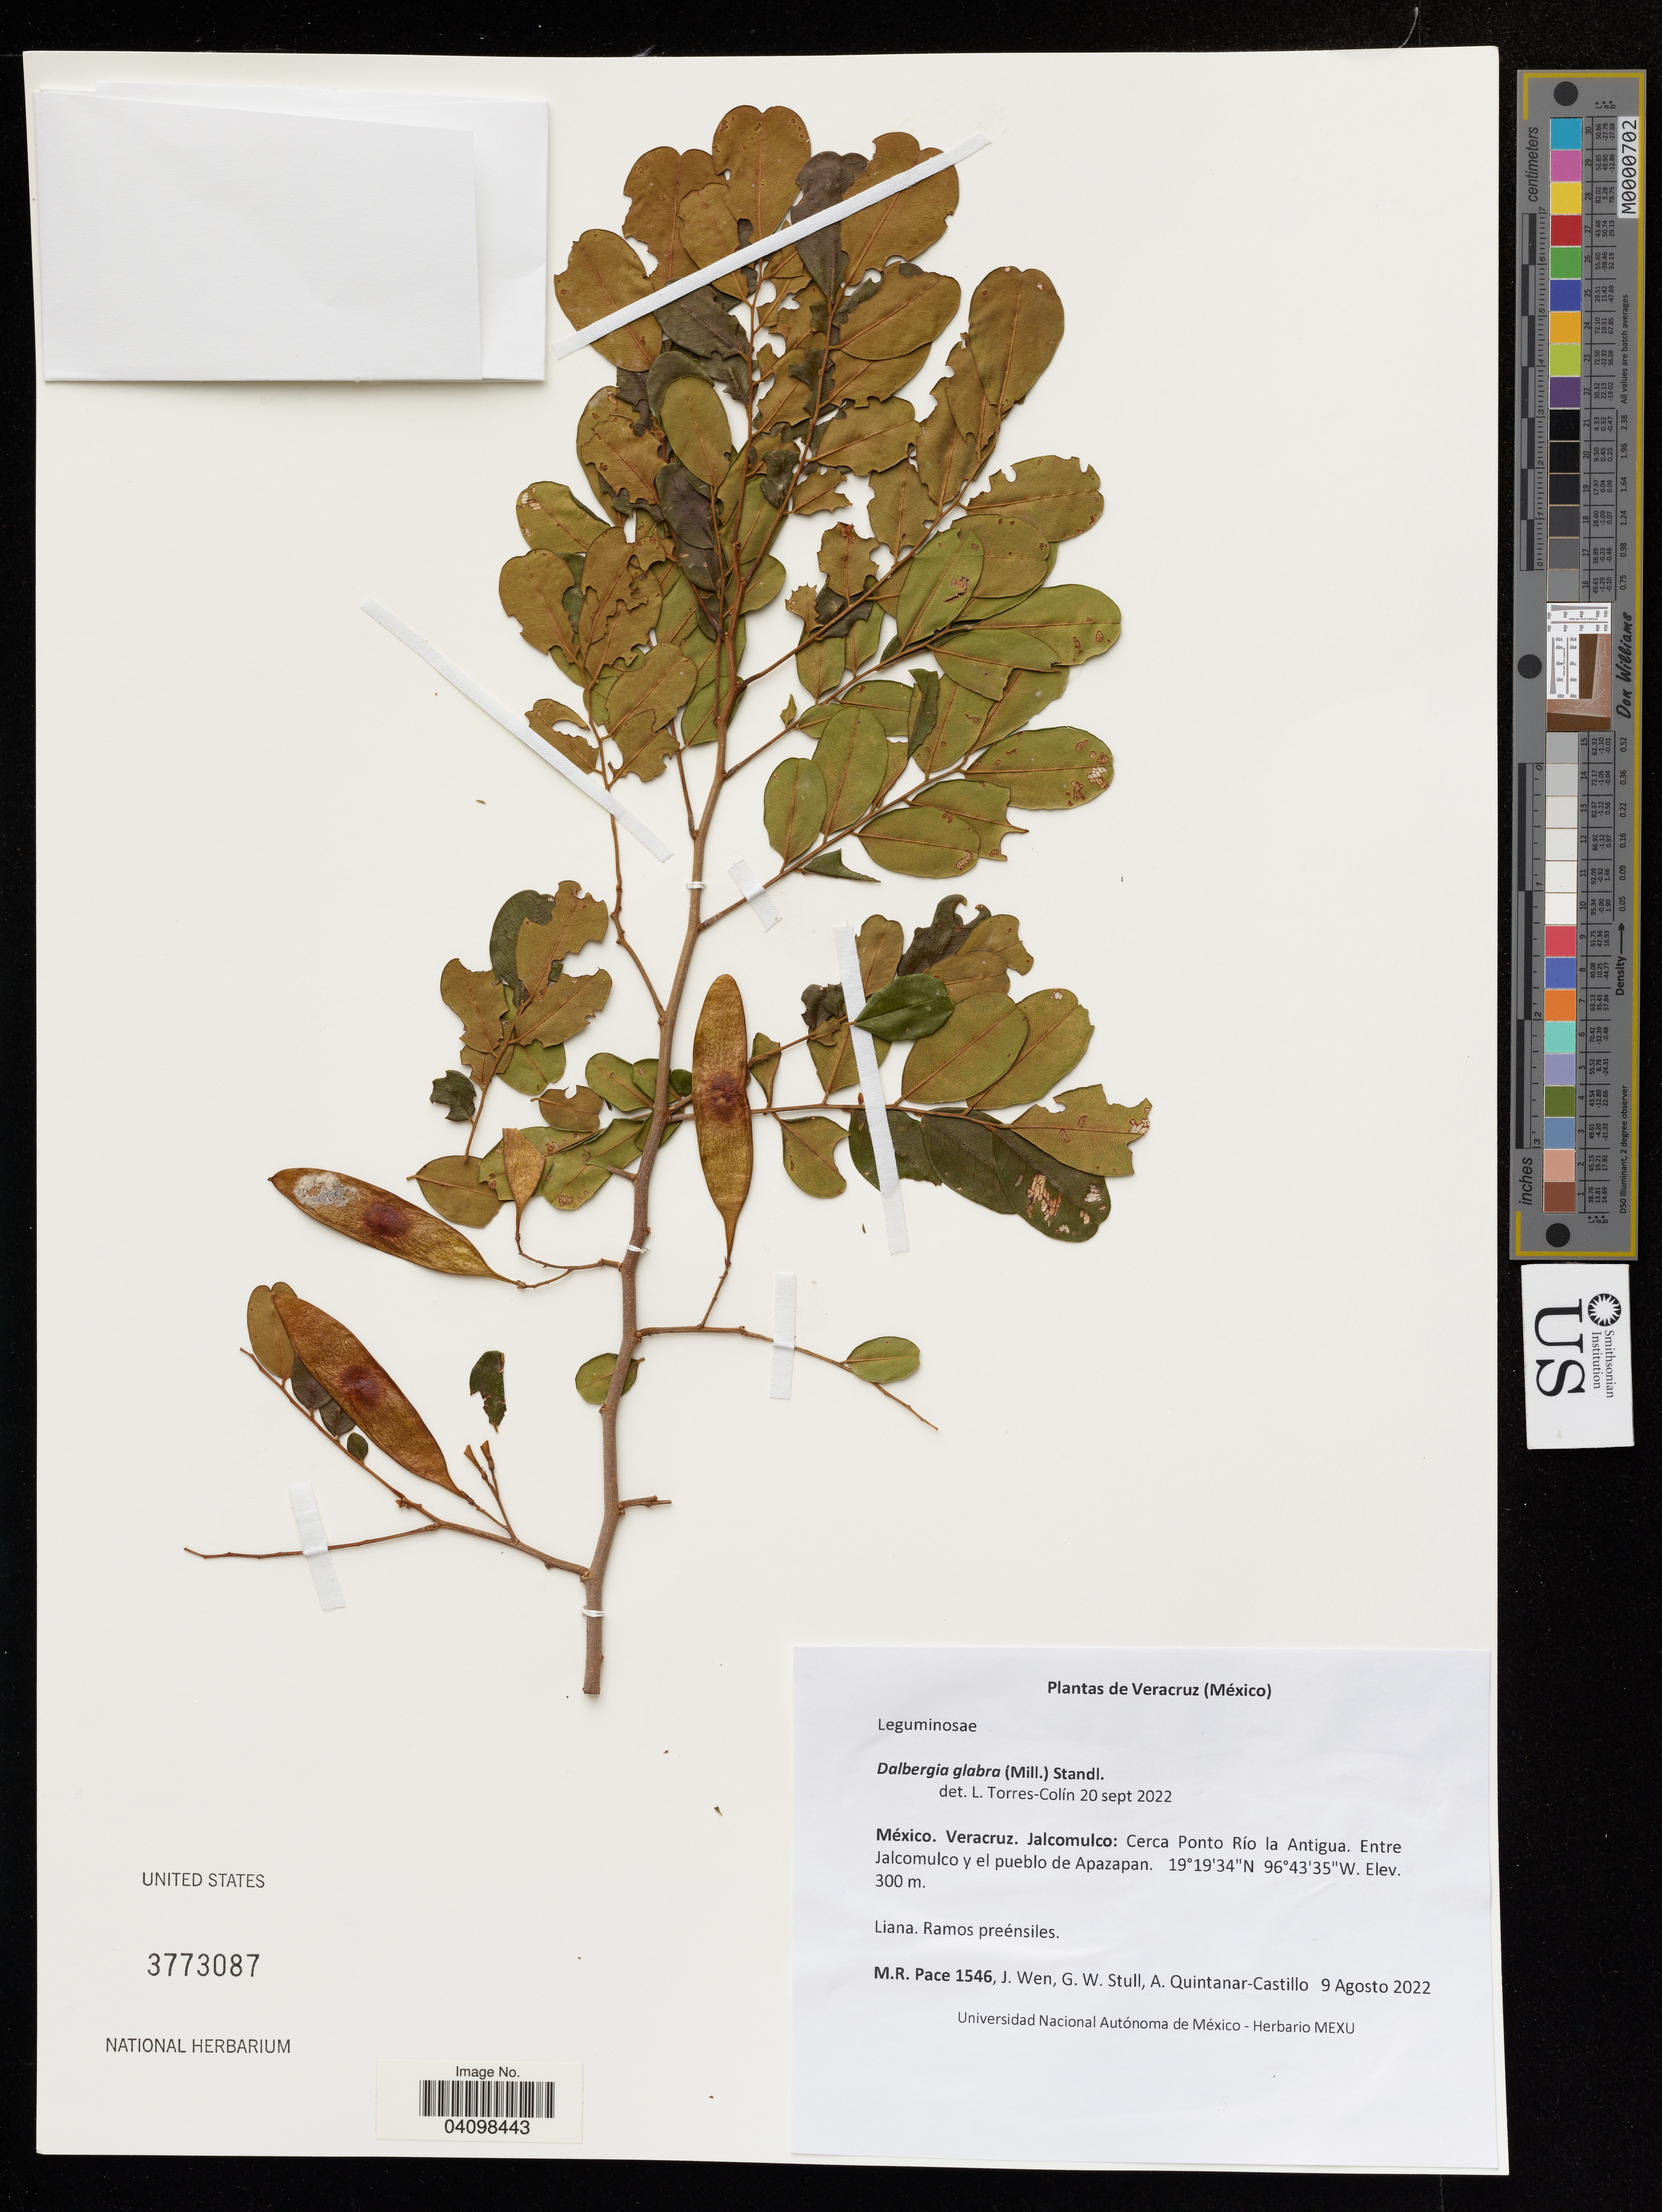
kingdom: Plantae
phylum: Tracheophyta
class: Magnoliopsida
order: Fabales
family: Fabaceae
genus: Dalbergia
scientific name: Dalbergia glabra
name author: (Mill.) Standl.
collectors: M. Pace, J. Wen, G. W. Stull & A. Quintanar Castillo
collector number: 1546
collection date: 2022-08-09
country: Mexico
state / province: Veracruz Llave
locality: Jalcomulco: Cerca Ponto Río la Antigua. Entre Jalcomulco y el pueblo de Apazapan.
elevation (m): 300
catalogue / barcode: US 3773087